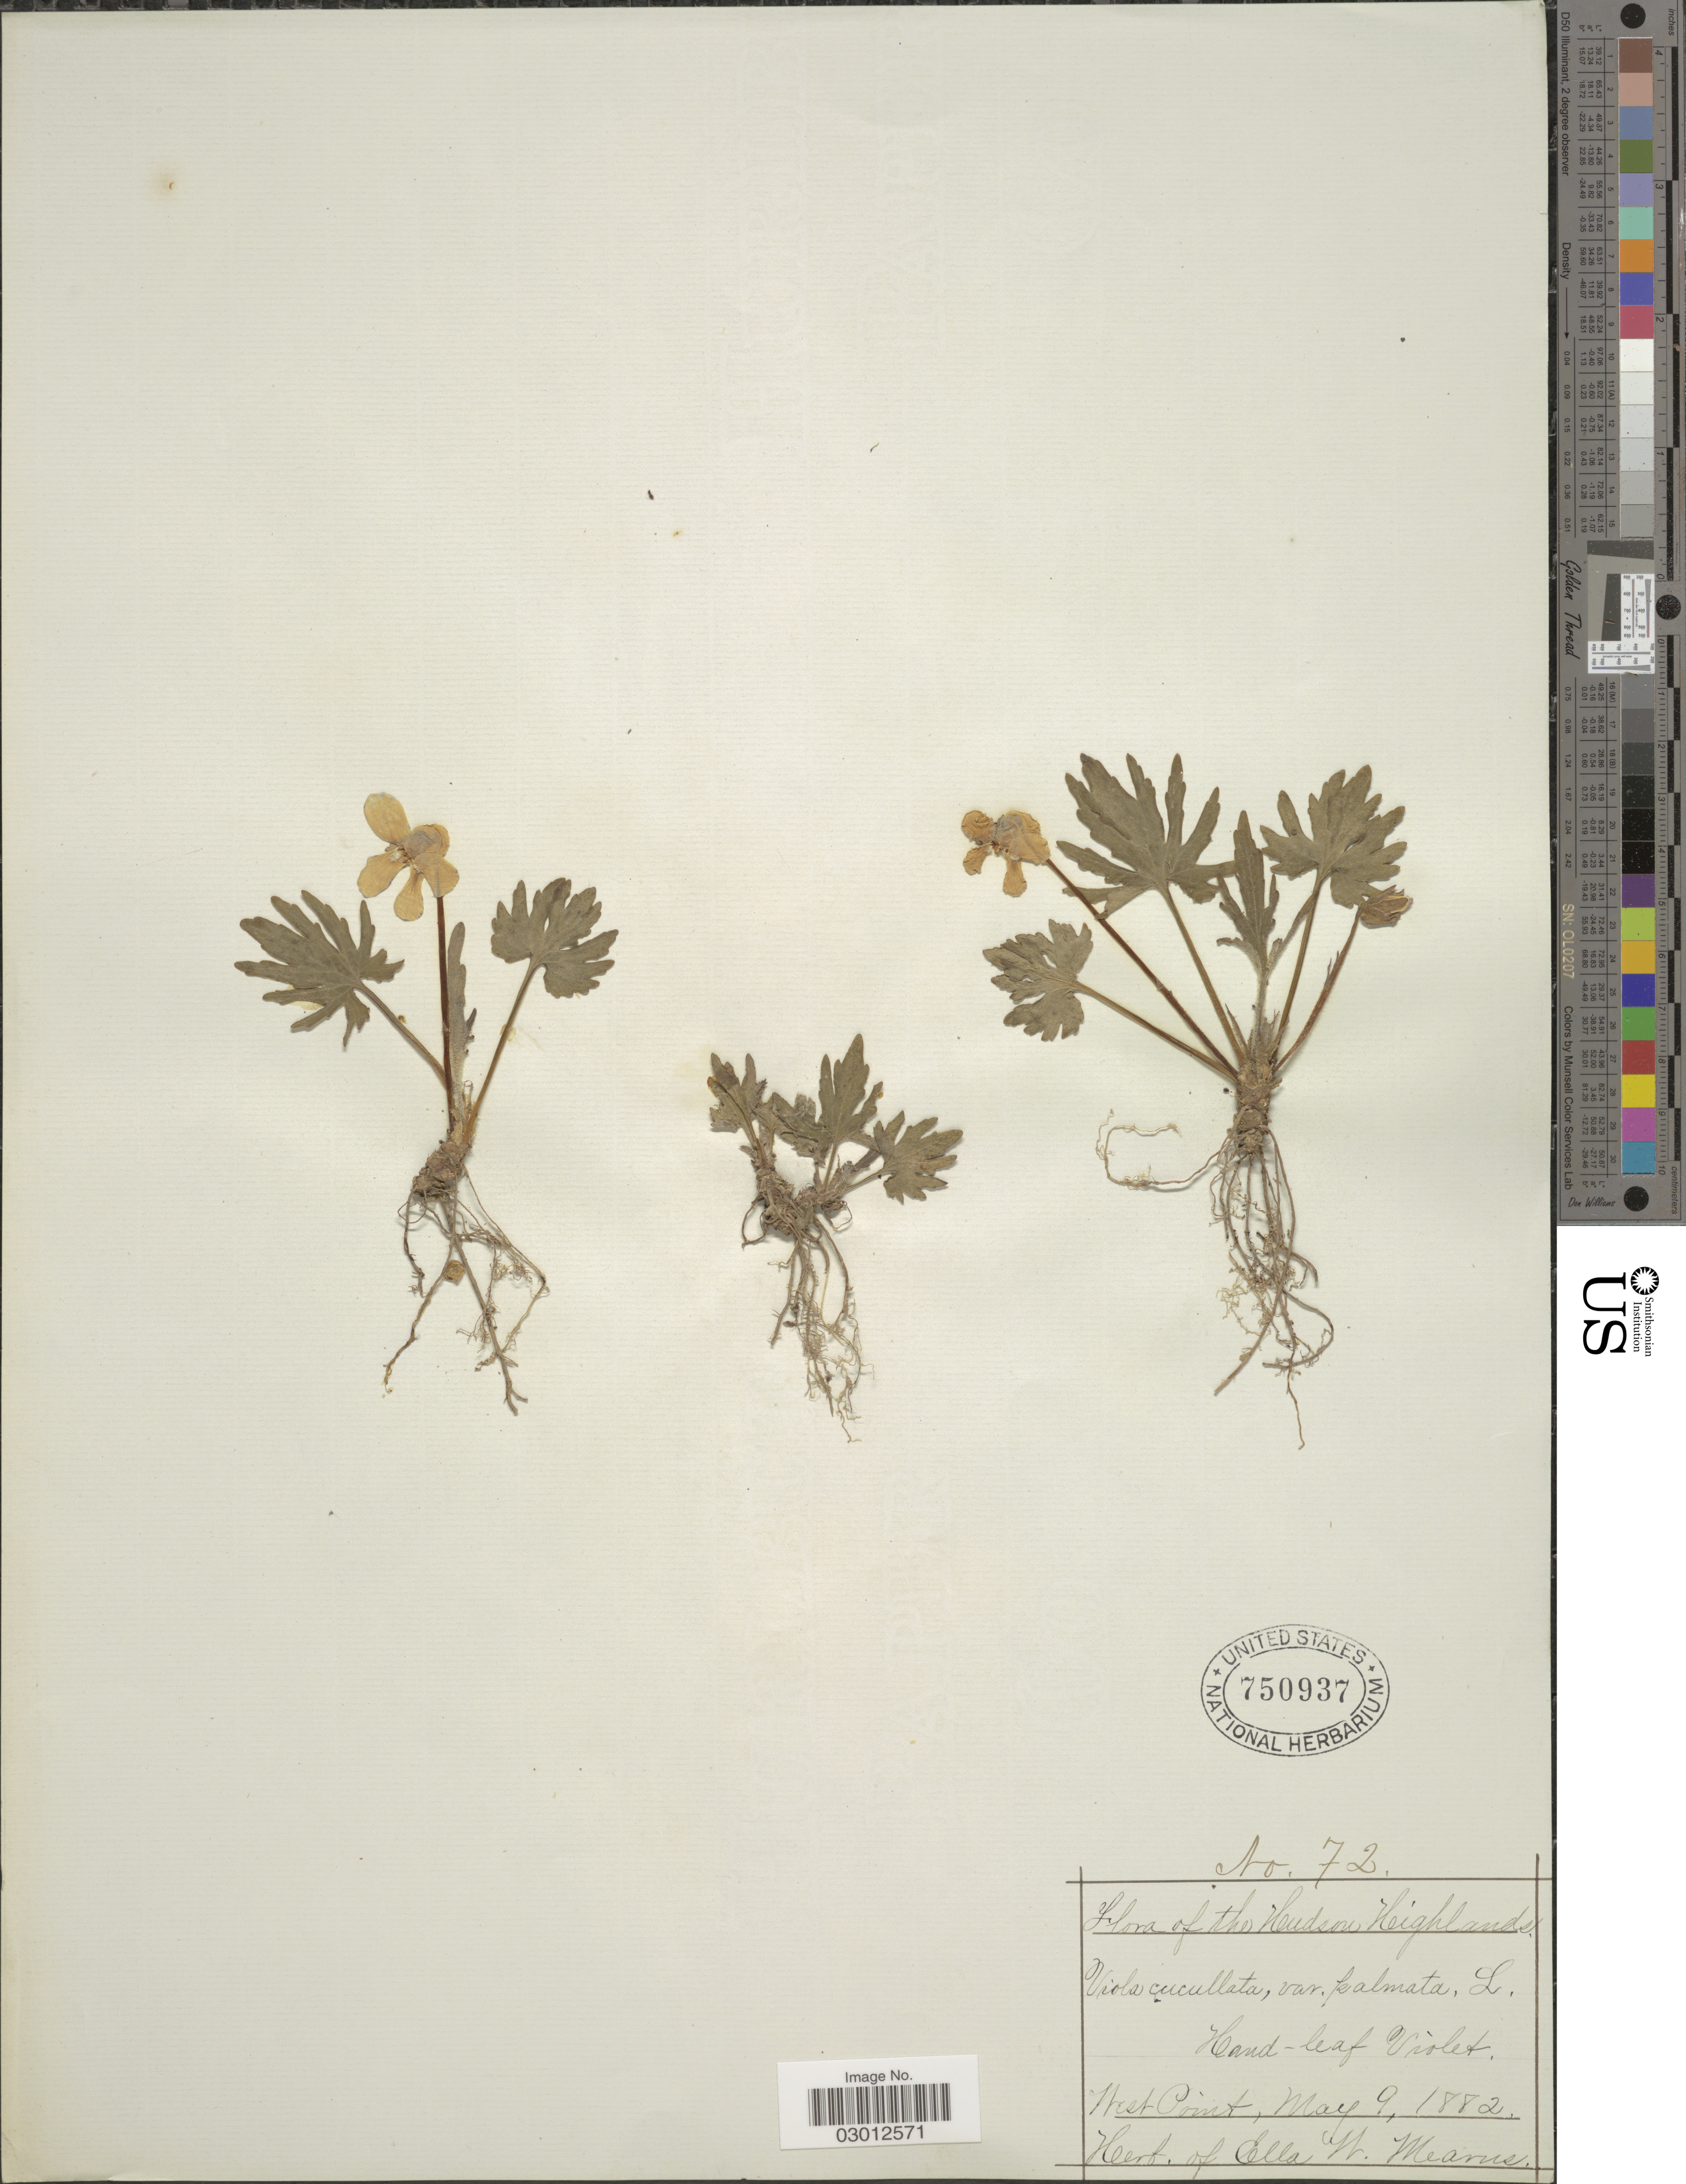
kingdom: Plantae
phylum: Tracheophyta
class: Magnoliopsida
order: Malpighiales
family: Violaceae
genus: Viola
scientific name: Viola palmata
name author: L.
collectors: ex herb. Ella W. Mearns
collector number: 72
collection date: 1882-05-09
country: United States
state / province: New York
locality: The Hudson Highlands. West Point.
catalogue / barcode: US 750937